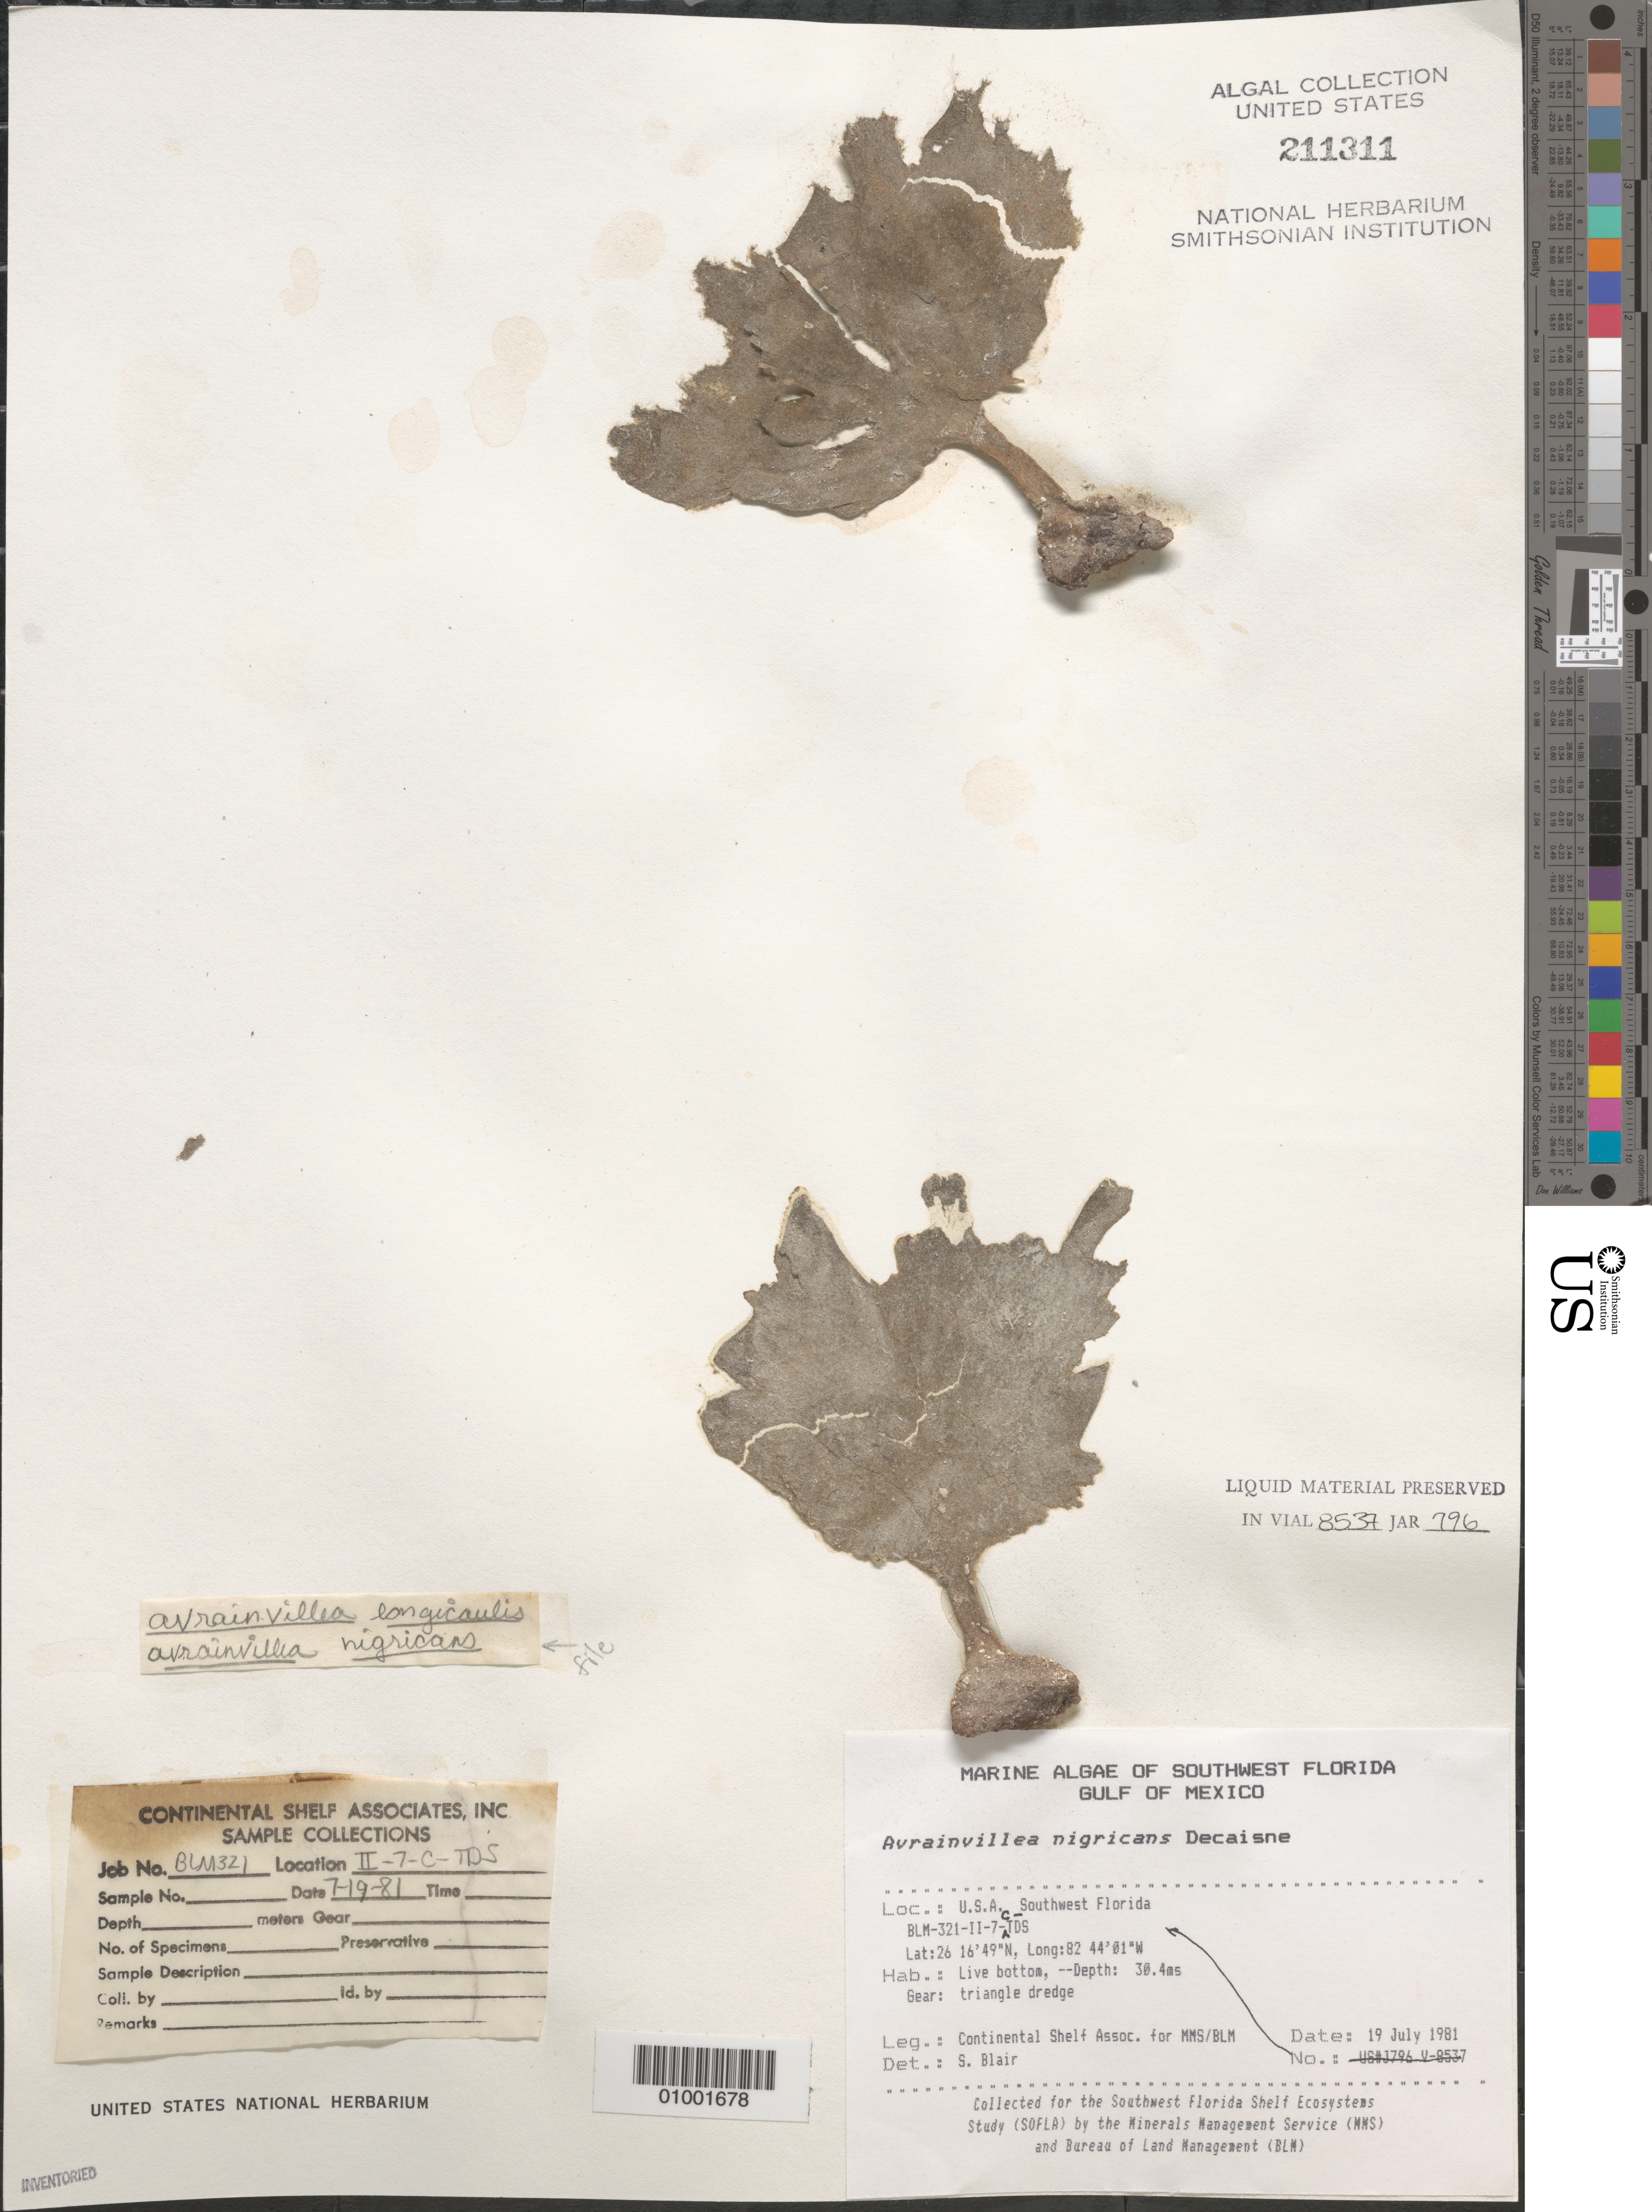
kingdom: Plantae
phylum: Chlorophyta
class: Ulvophyceae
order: Bryopsidales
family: Dichotomosiphonaceae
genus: Avrainvillea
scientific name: Avrainvillea nigricans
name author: Decne.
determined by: Blair, S. M.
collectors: Continental Shelf Associates for the MMS/BLM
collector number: BLM-321-II-7-C-TDS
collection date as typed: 19 Jul 1981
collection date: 1981-07-19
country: United States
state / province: Florida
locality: Gulf of Mexico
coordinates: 26 16'49"N, 82 44'01"W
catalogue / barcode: US 211311